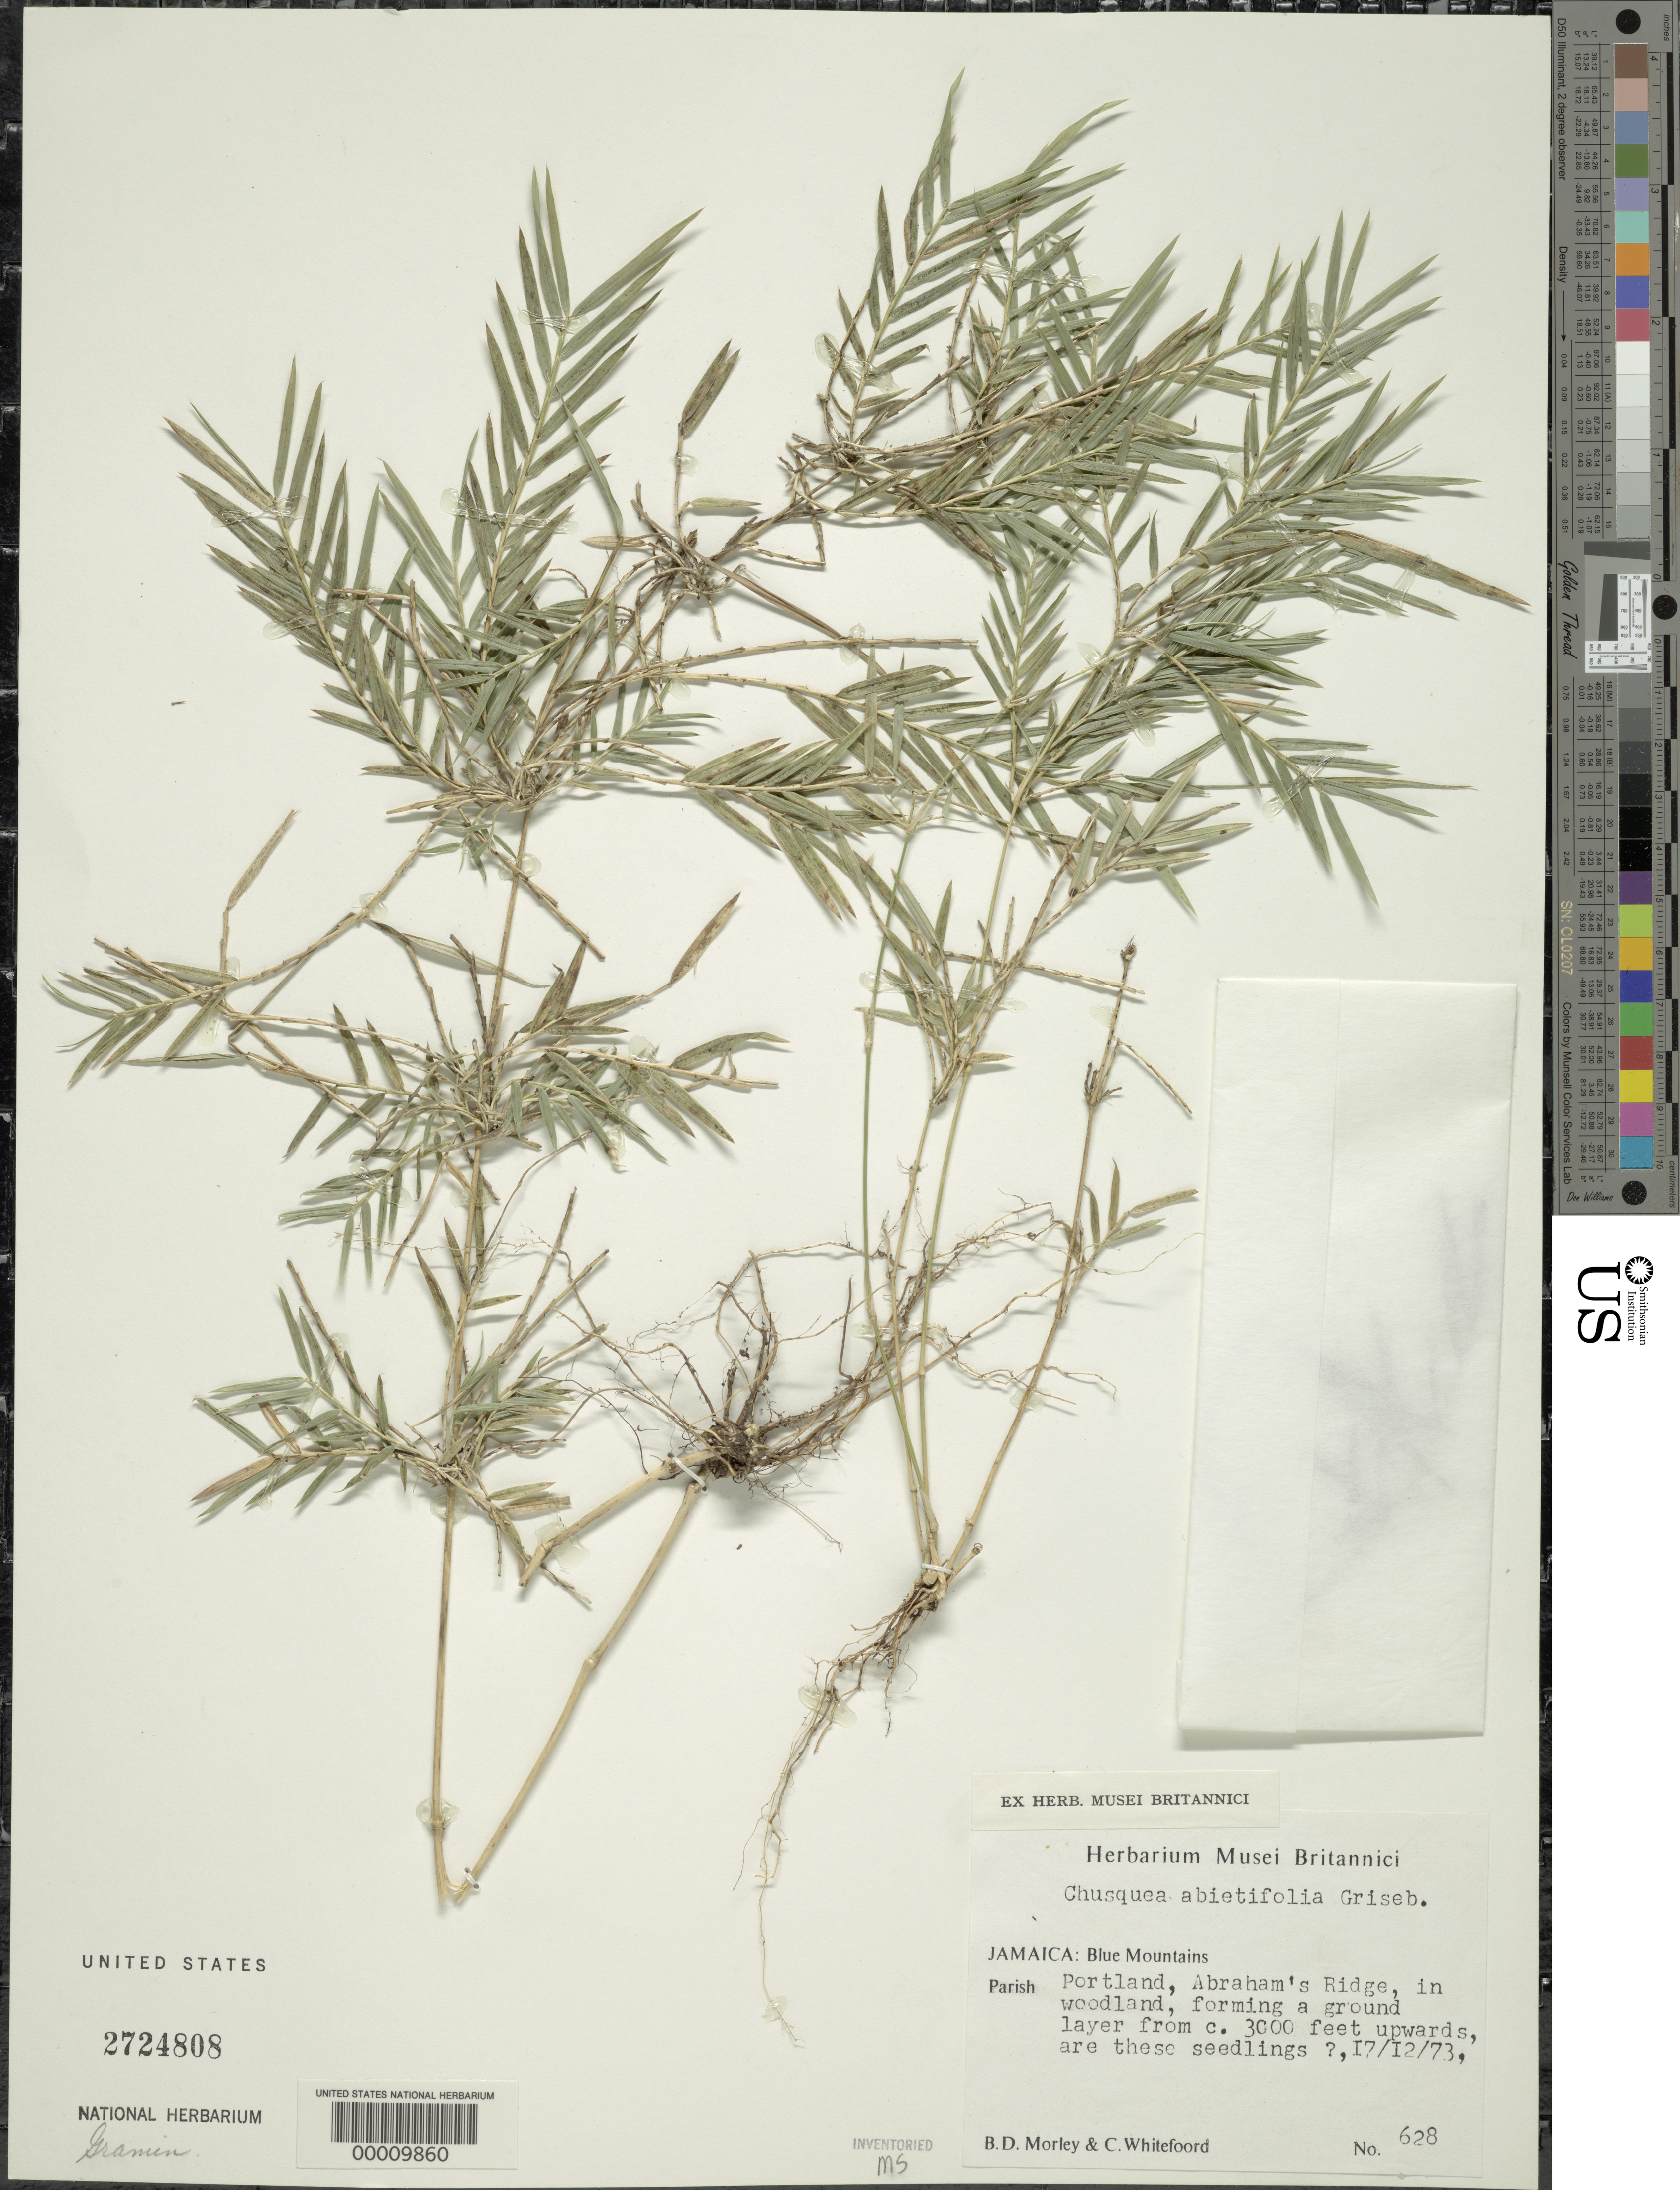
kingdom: Plantae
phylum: Tracheophyta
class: Liliopsida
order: Poales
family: Poaceae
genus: Chusquea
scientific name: Chusquea abietifolia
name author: Griseb.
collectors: B. D. Morley & C. Whitefoord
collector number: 628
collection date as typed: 17 Dec 1973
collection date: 1973-12-17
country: Jamaica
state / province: Portland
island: Greater Antilles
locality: Blue mountains, abraham's ridge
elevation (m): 914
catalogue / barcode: US 2724808